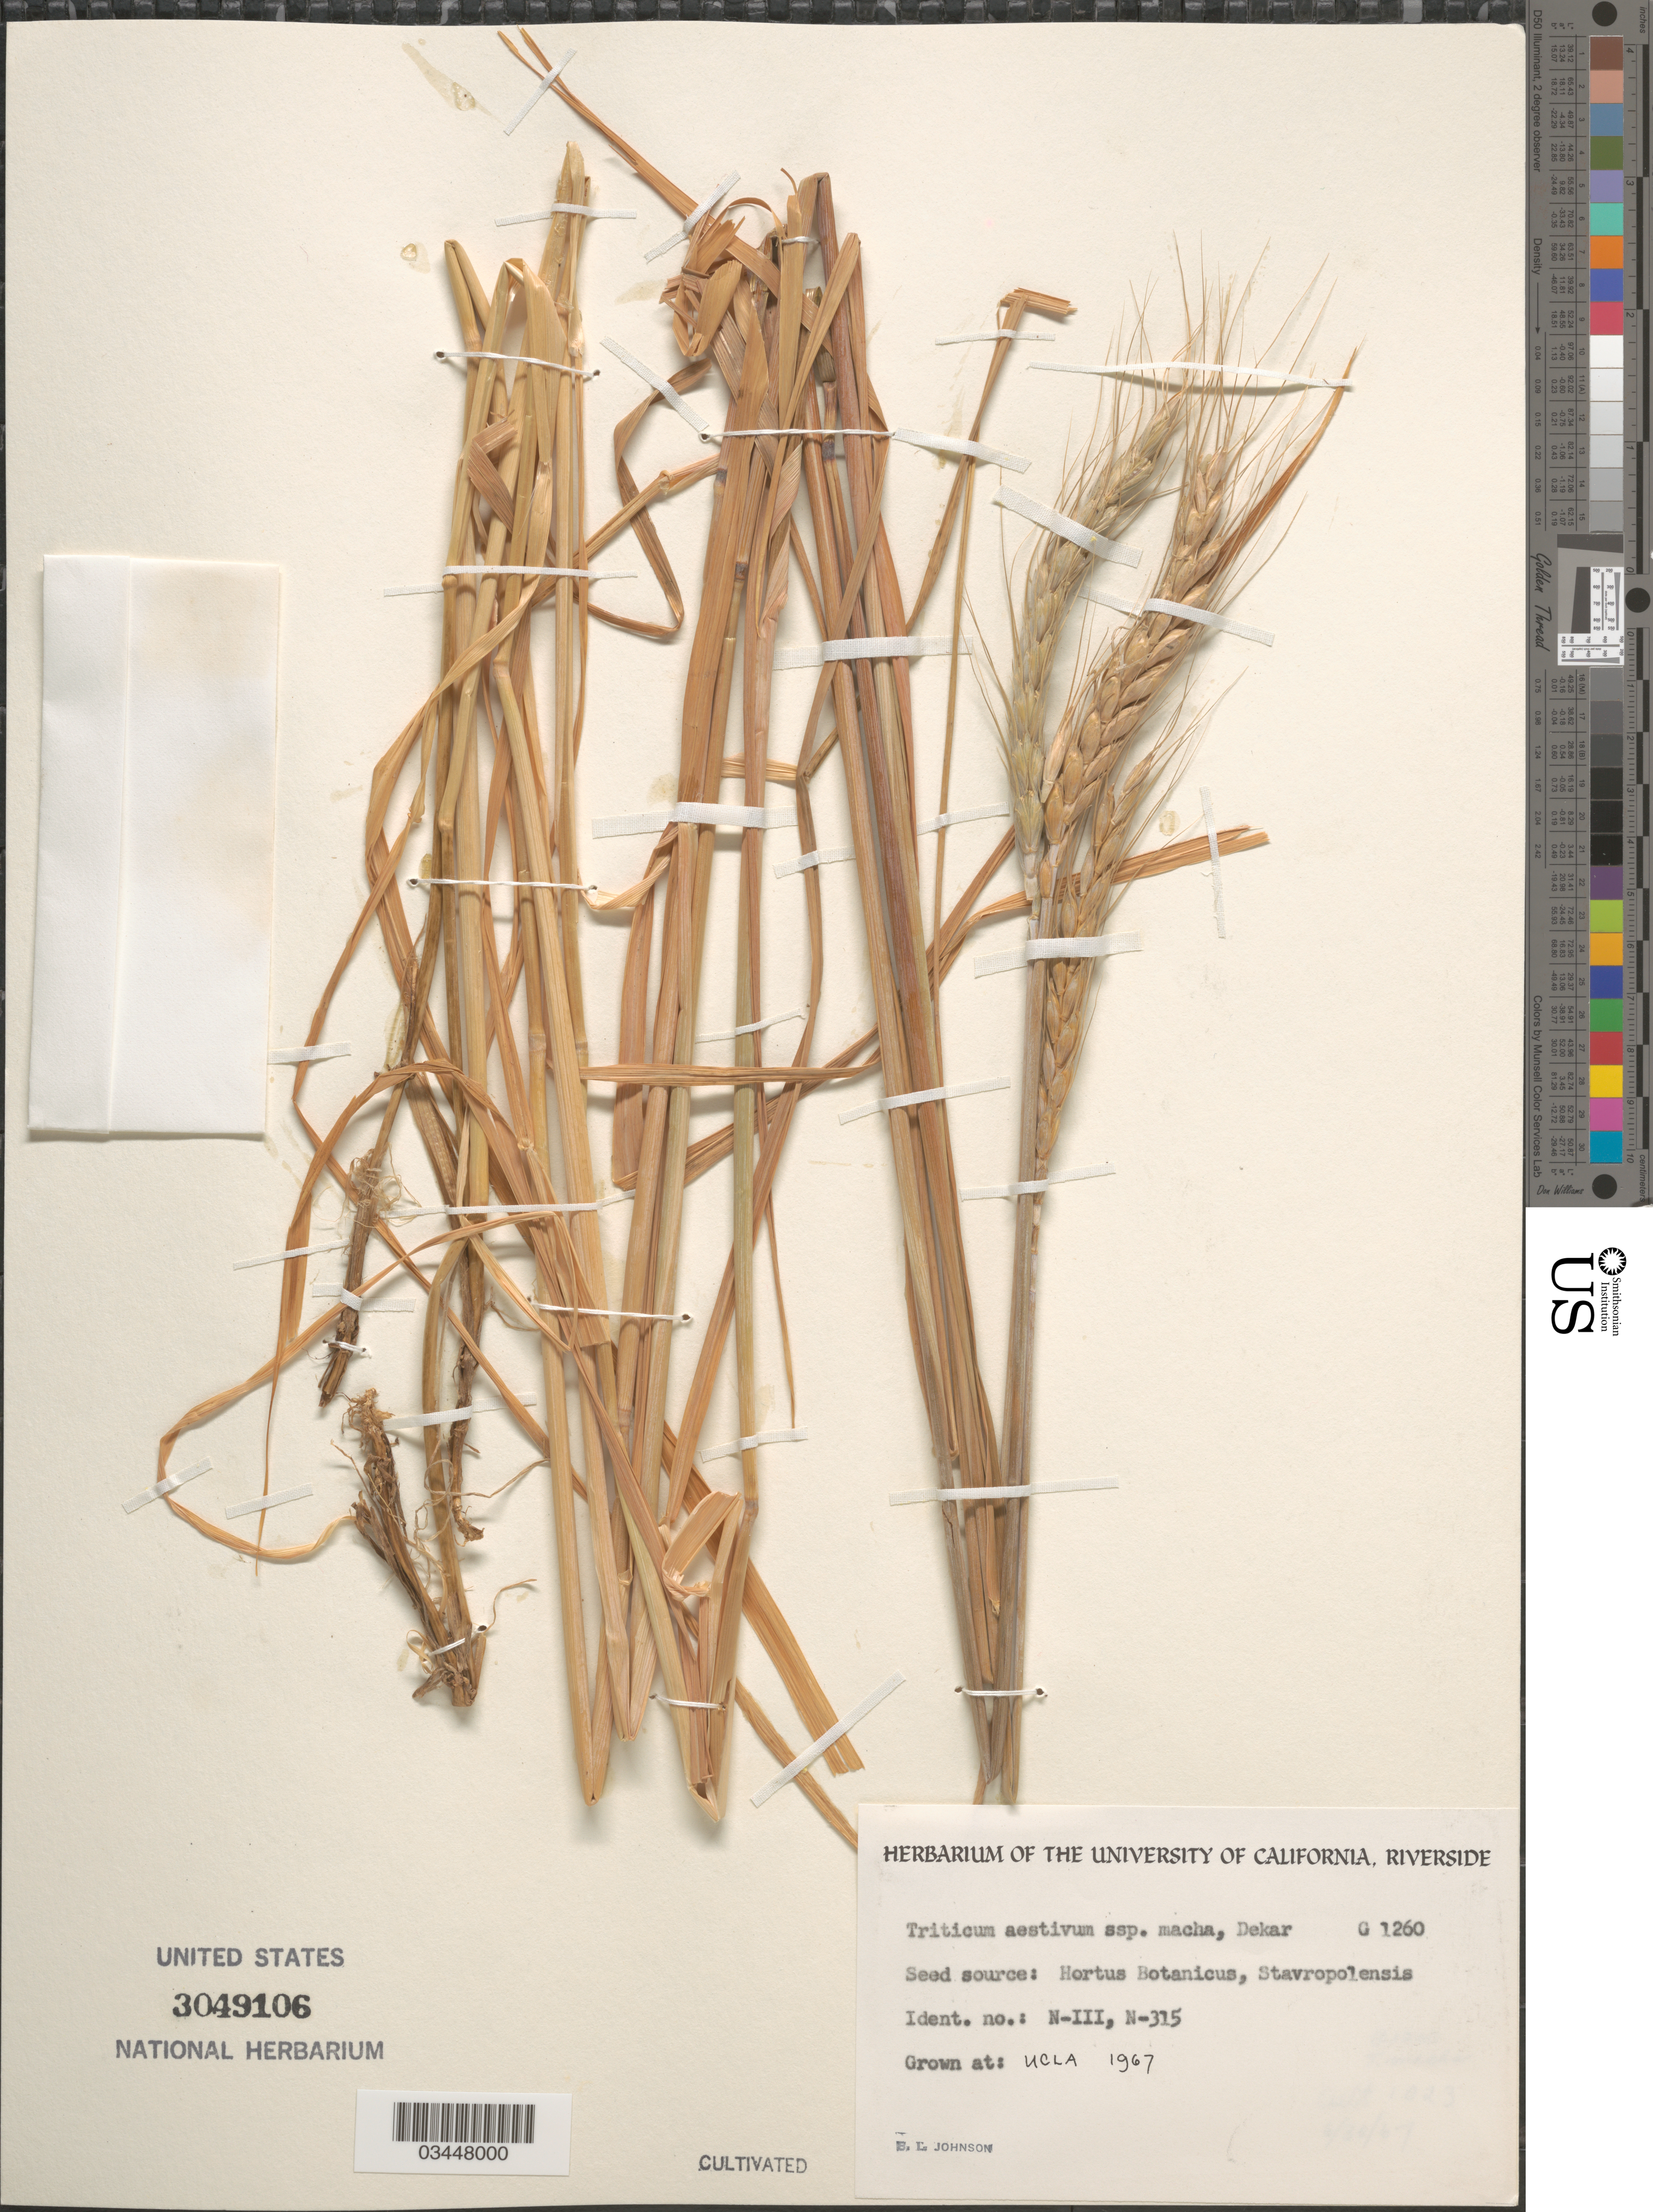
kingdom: Plantae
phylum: Tracheophyta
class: Liliopsida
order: Poales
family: Poaceae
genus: Triticum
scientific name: Triticum aestivum subsp. macha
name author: Mackey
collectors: B. Johnson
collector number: G1260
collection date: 1967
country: United States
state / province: California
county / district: Los Angeles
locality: UCLA.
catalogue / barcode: US 3049106